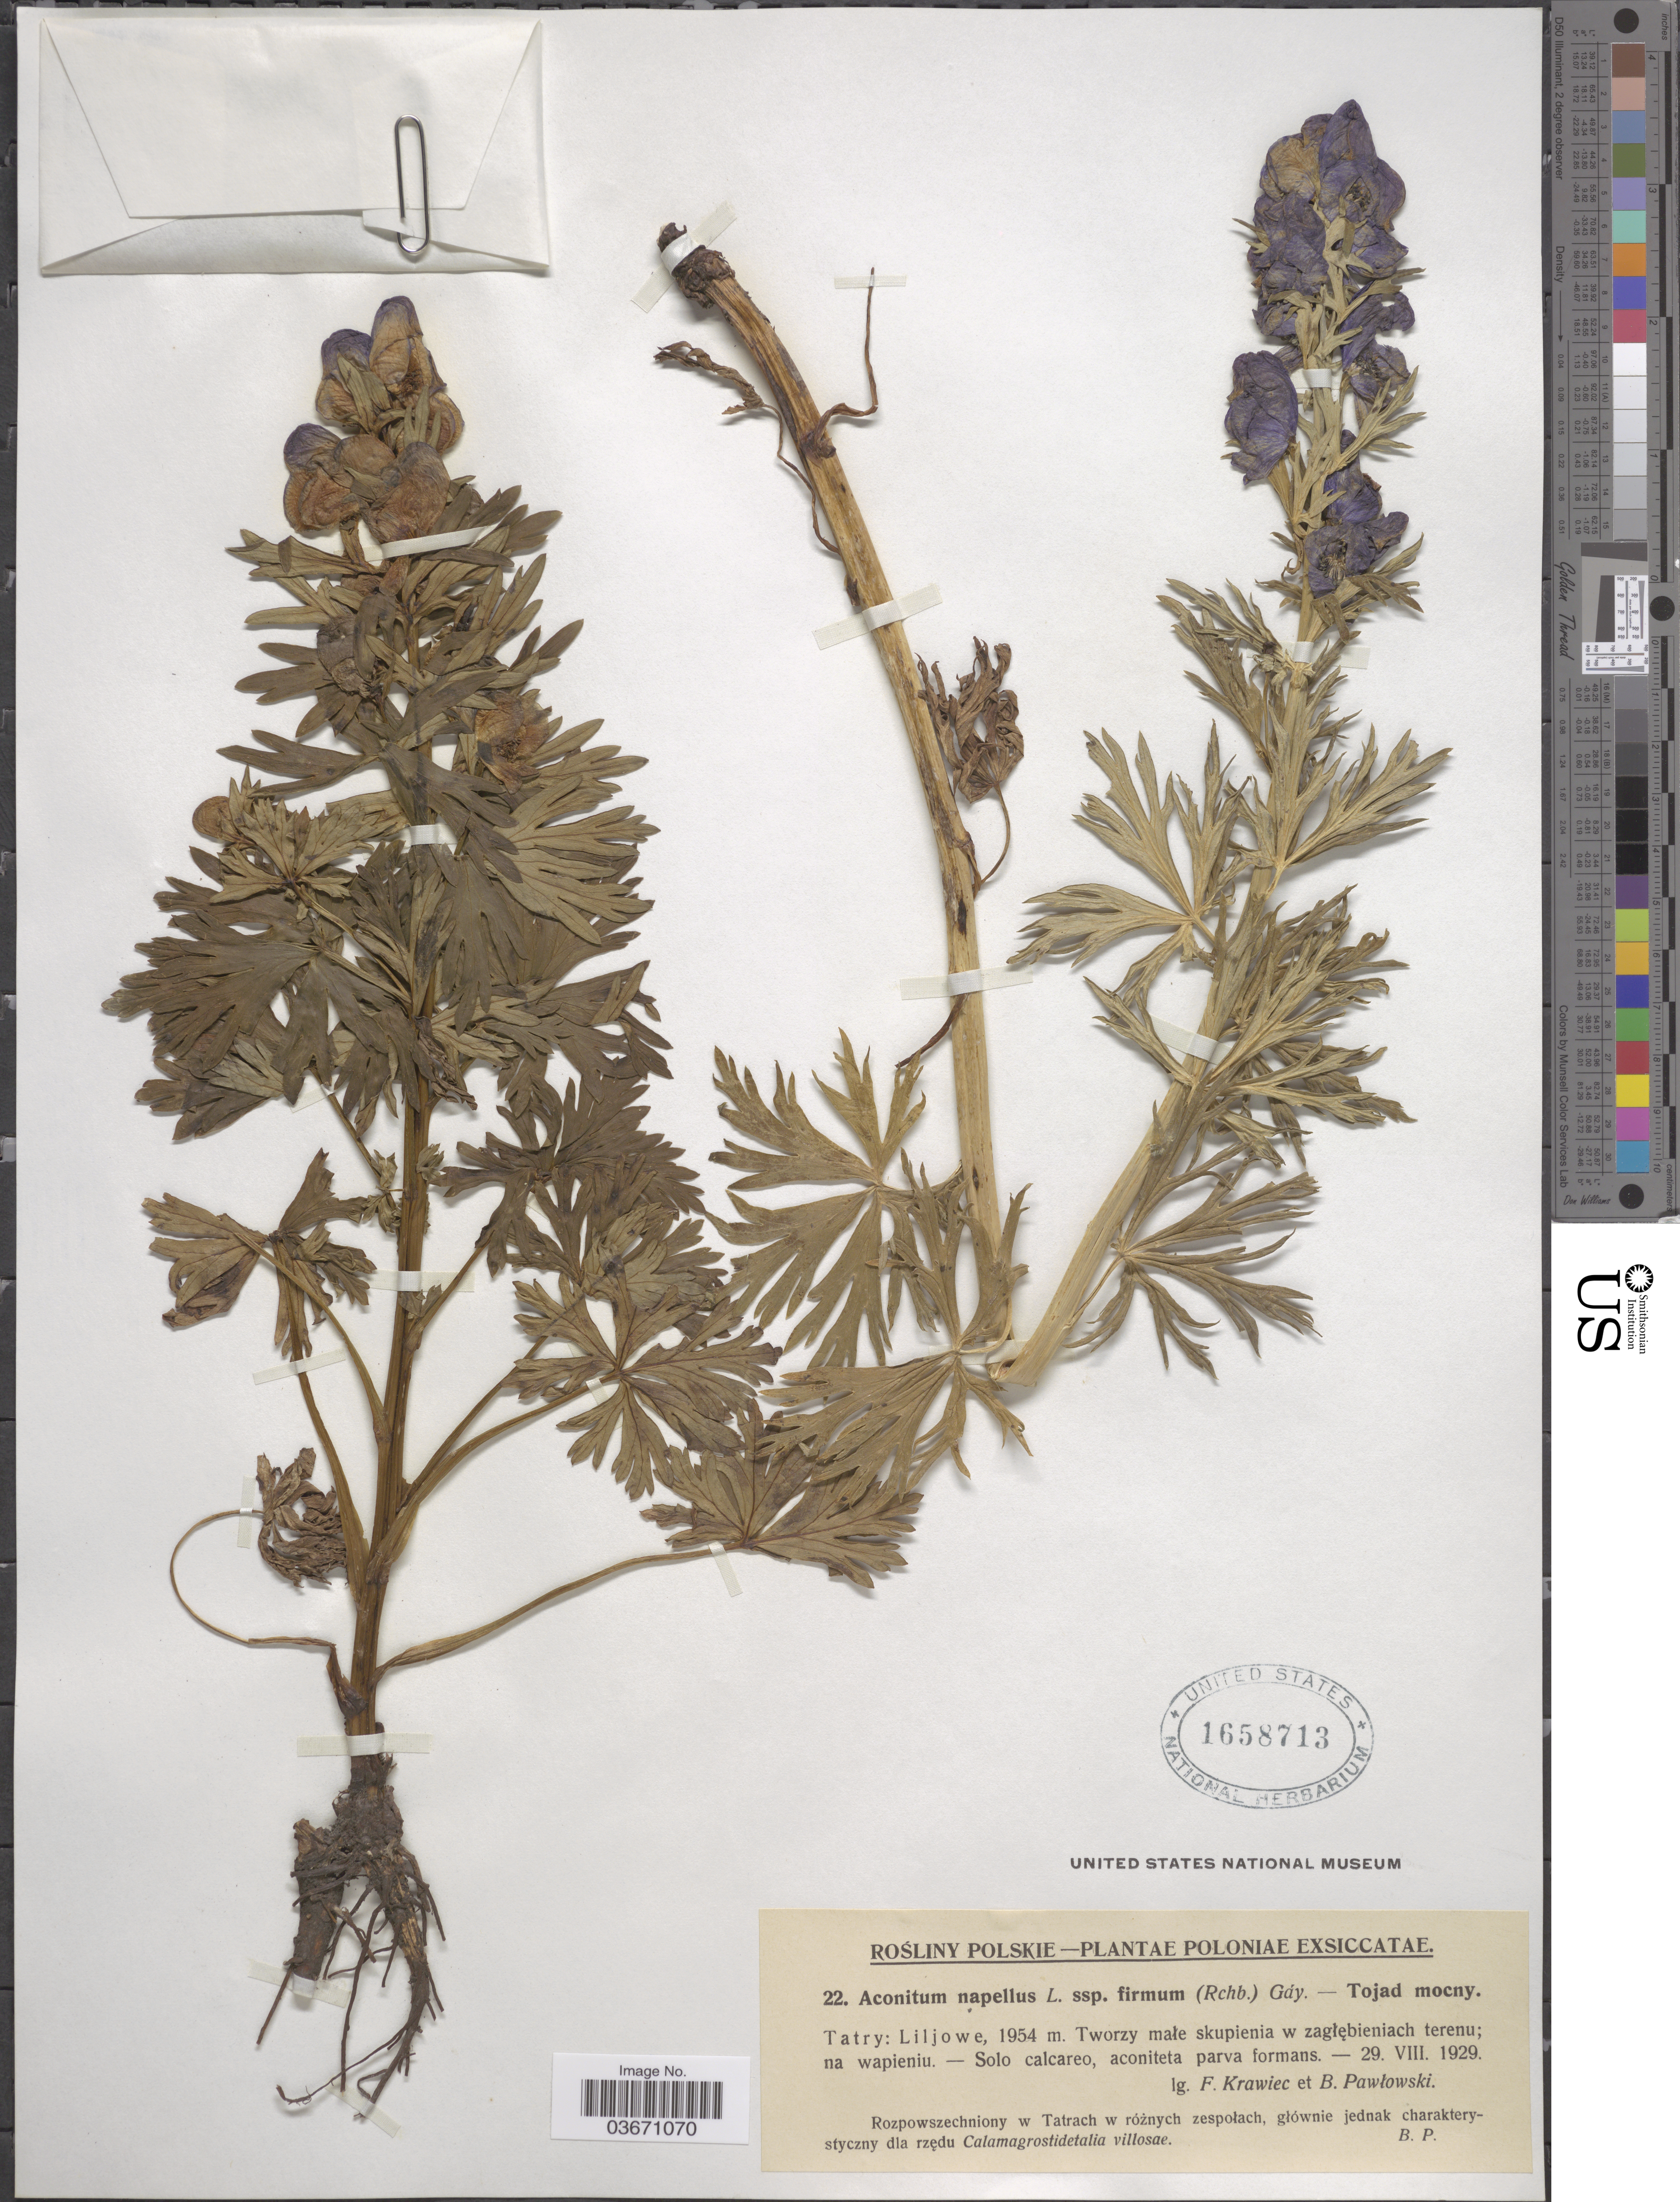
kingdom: Plantae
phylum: Tracheophyta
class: Magnoliopsida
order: Ranunculales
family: Ranunculaceae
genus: Aconitum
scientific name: Aconitum napellus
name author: L.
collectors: F. Krawiec & B. Pawlowski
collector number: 22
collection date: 1929-08-29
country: Poland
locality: Poloniae. Tatry: Liljowe. Tworzy małe skupienia w zagłębieniach terenu.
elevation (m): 1954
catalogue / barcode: US 1658713